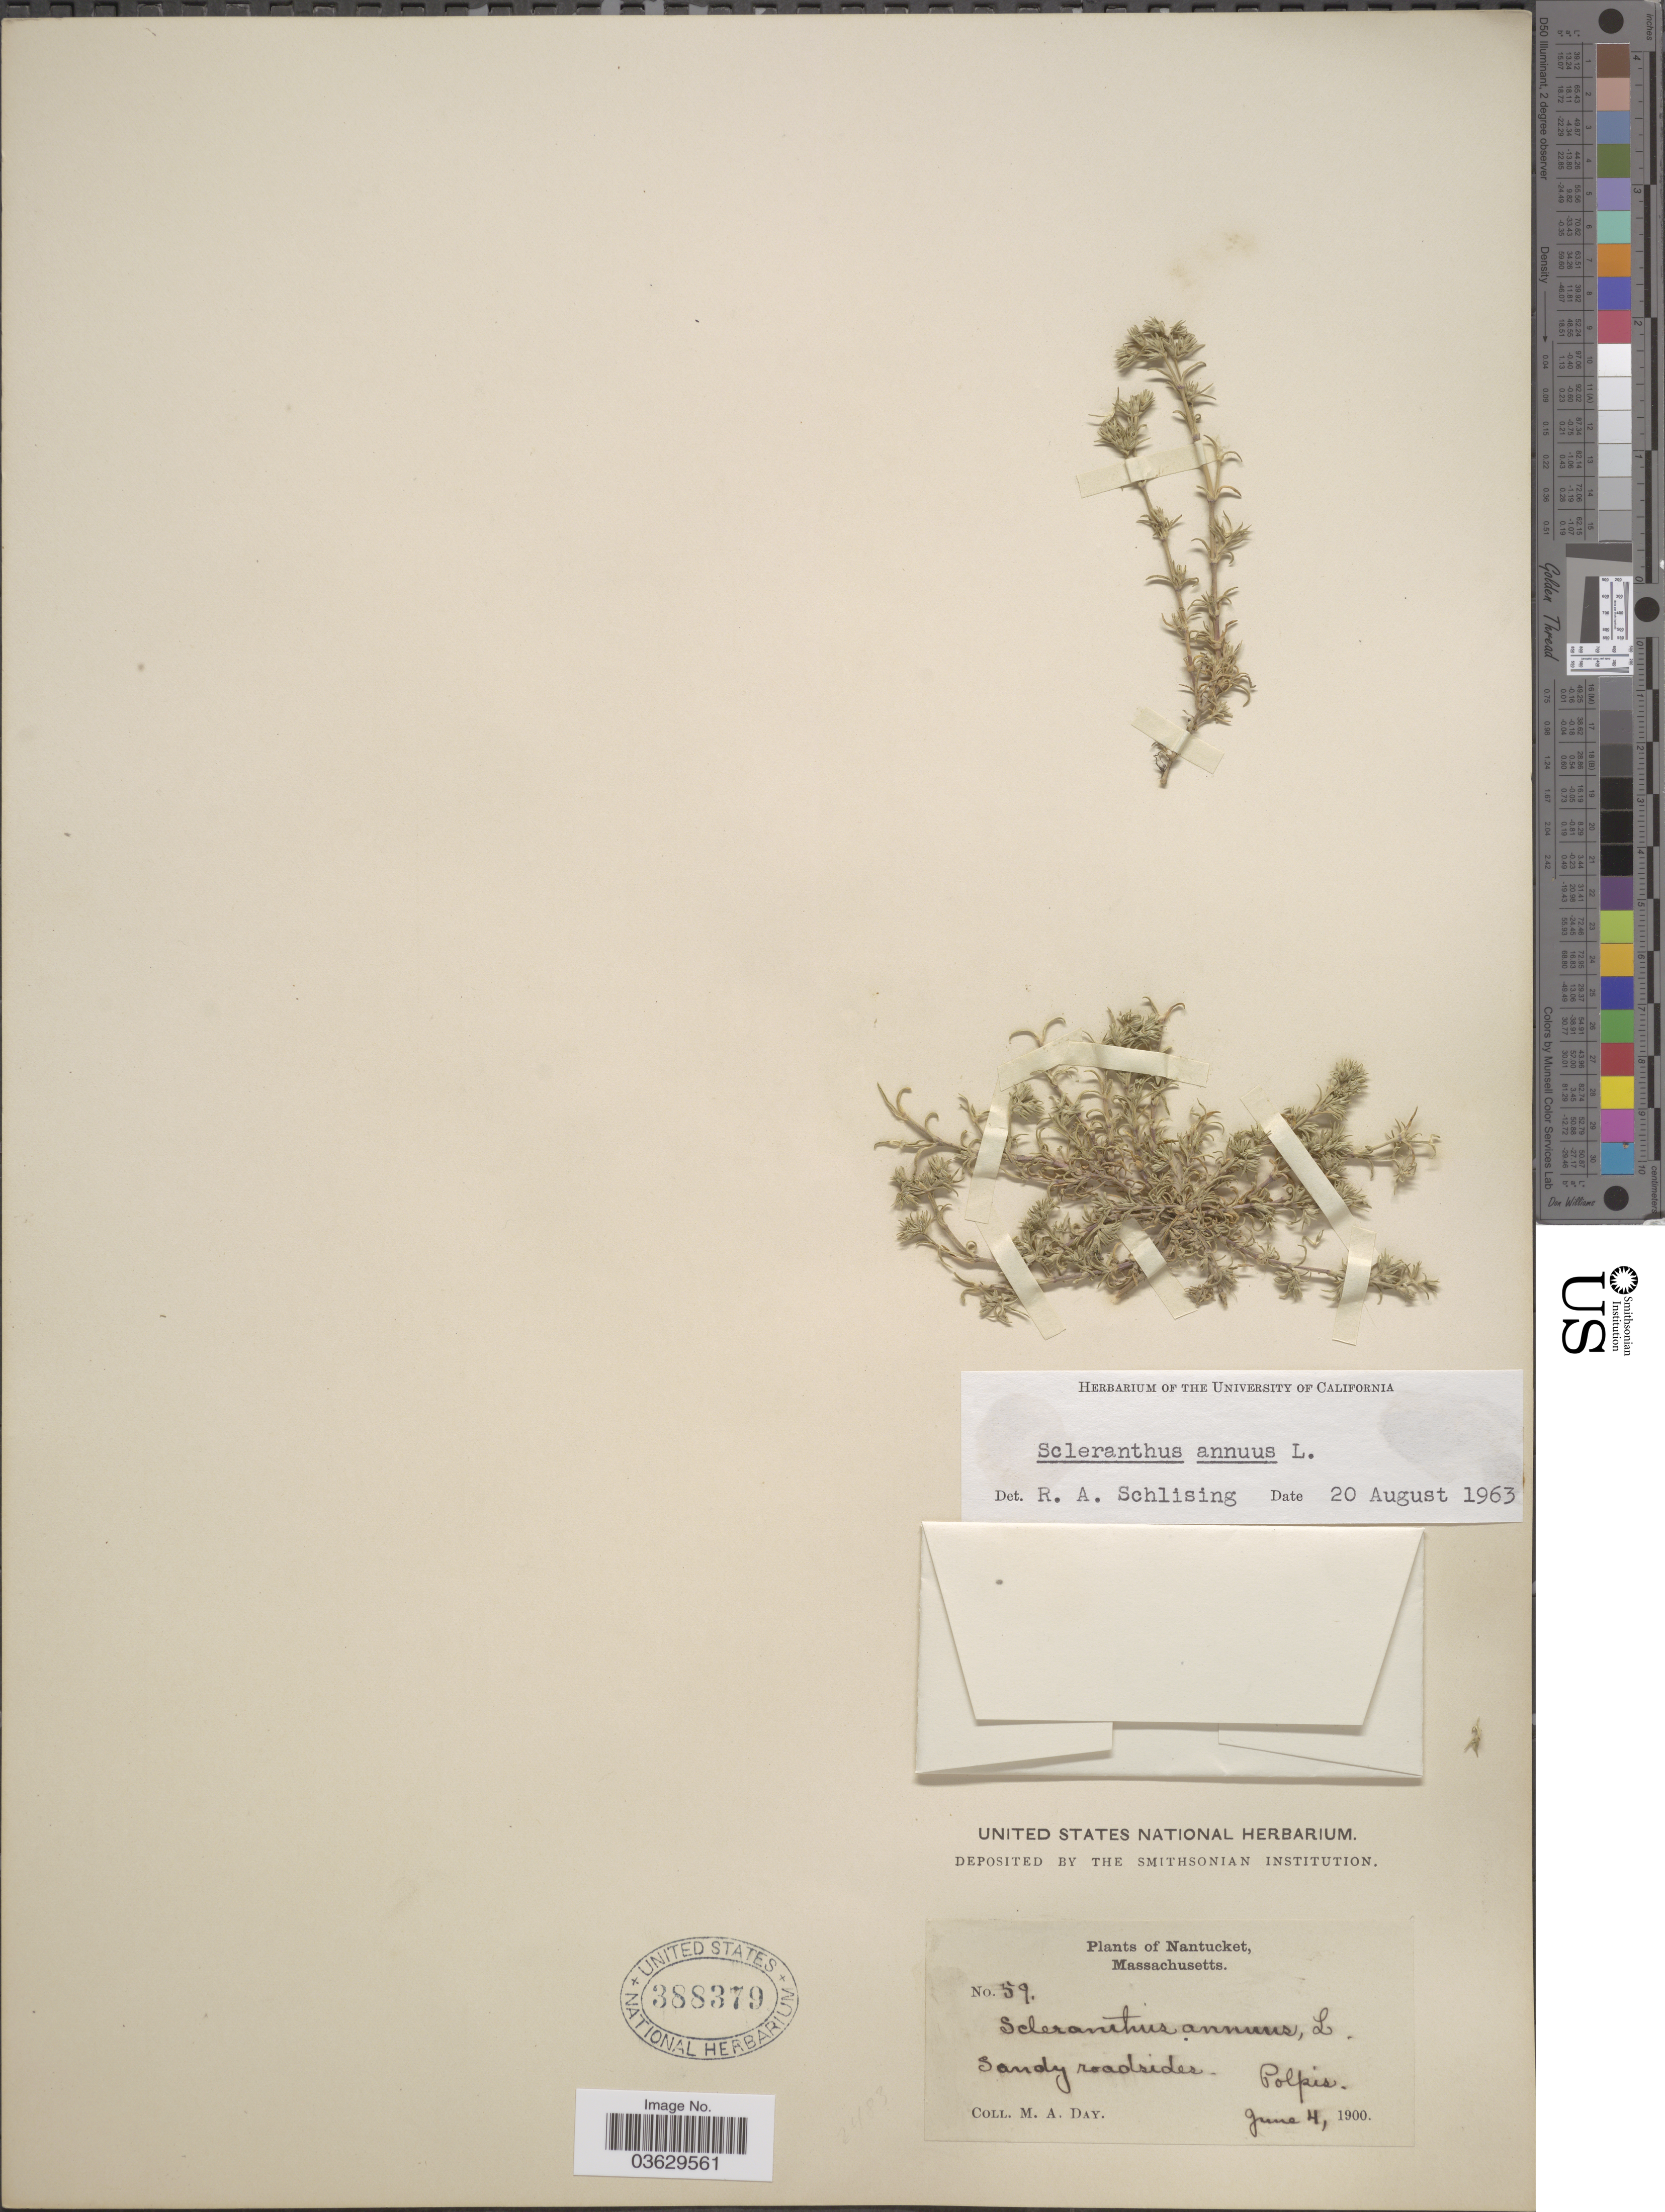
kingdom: Plantae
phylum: Tracheophyta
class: Magnoliopsida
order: Caryophyllales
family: Caryophyllaceae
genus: Scleranthus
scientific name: Scleranthus annuus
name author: L.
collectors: M. Day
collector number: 59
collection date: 1900-06-04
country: United States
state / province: Massachusetts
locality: Nantucket. Polpis.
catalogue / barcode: US 388379